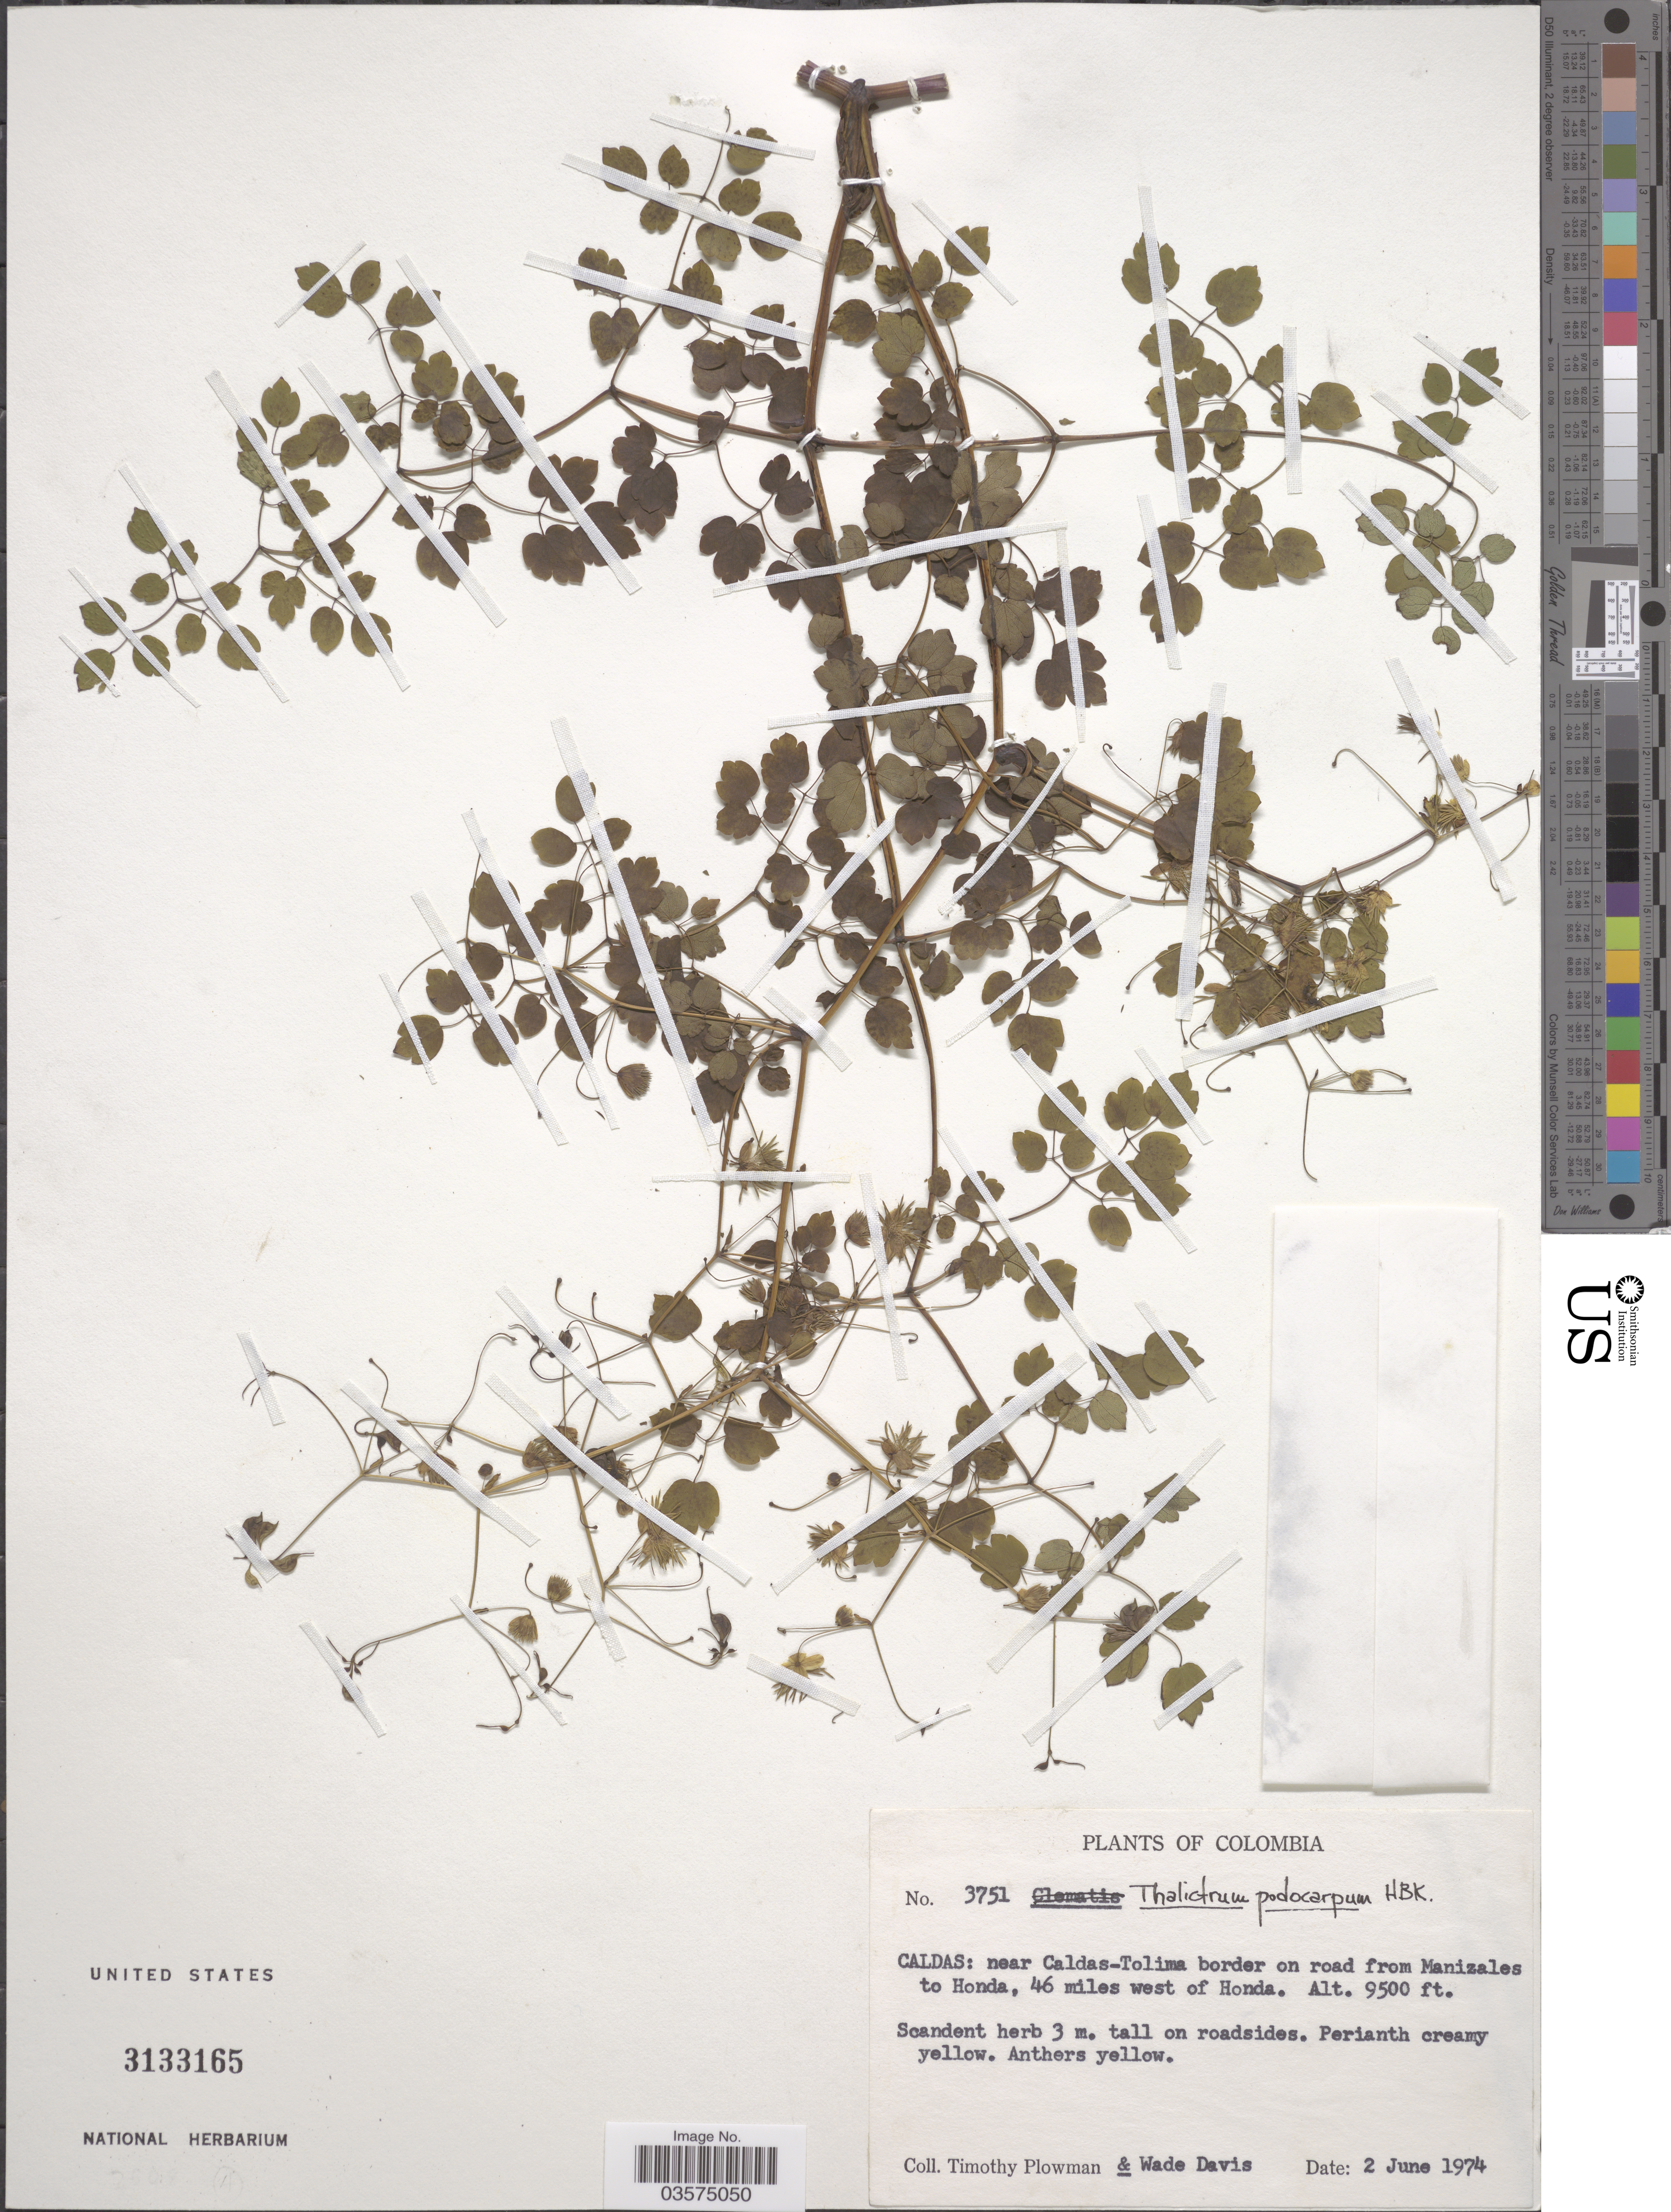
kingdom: Plantae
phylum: Tracheophyta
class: Magnoliopsida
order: Ranunculales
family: Ranunculaceae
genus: Thalictrum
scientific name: Thalictrum podocarpum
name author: Kunth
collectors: T. Plowman & W. Davis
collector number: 3751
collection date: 1974-06-02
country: Colombia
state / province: Caldas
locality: Near Caldas-Tolima border on road from Manizales to Honda, 46 miles west of Honda.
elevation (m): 2896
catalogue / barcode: US 3133165